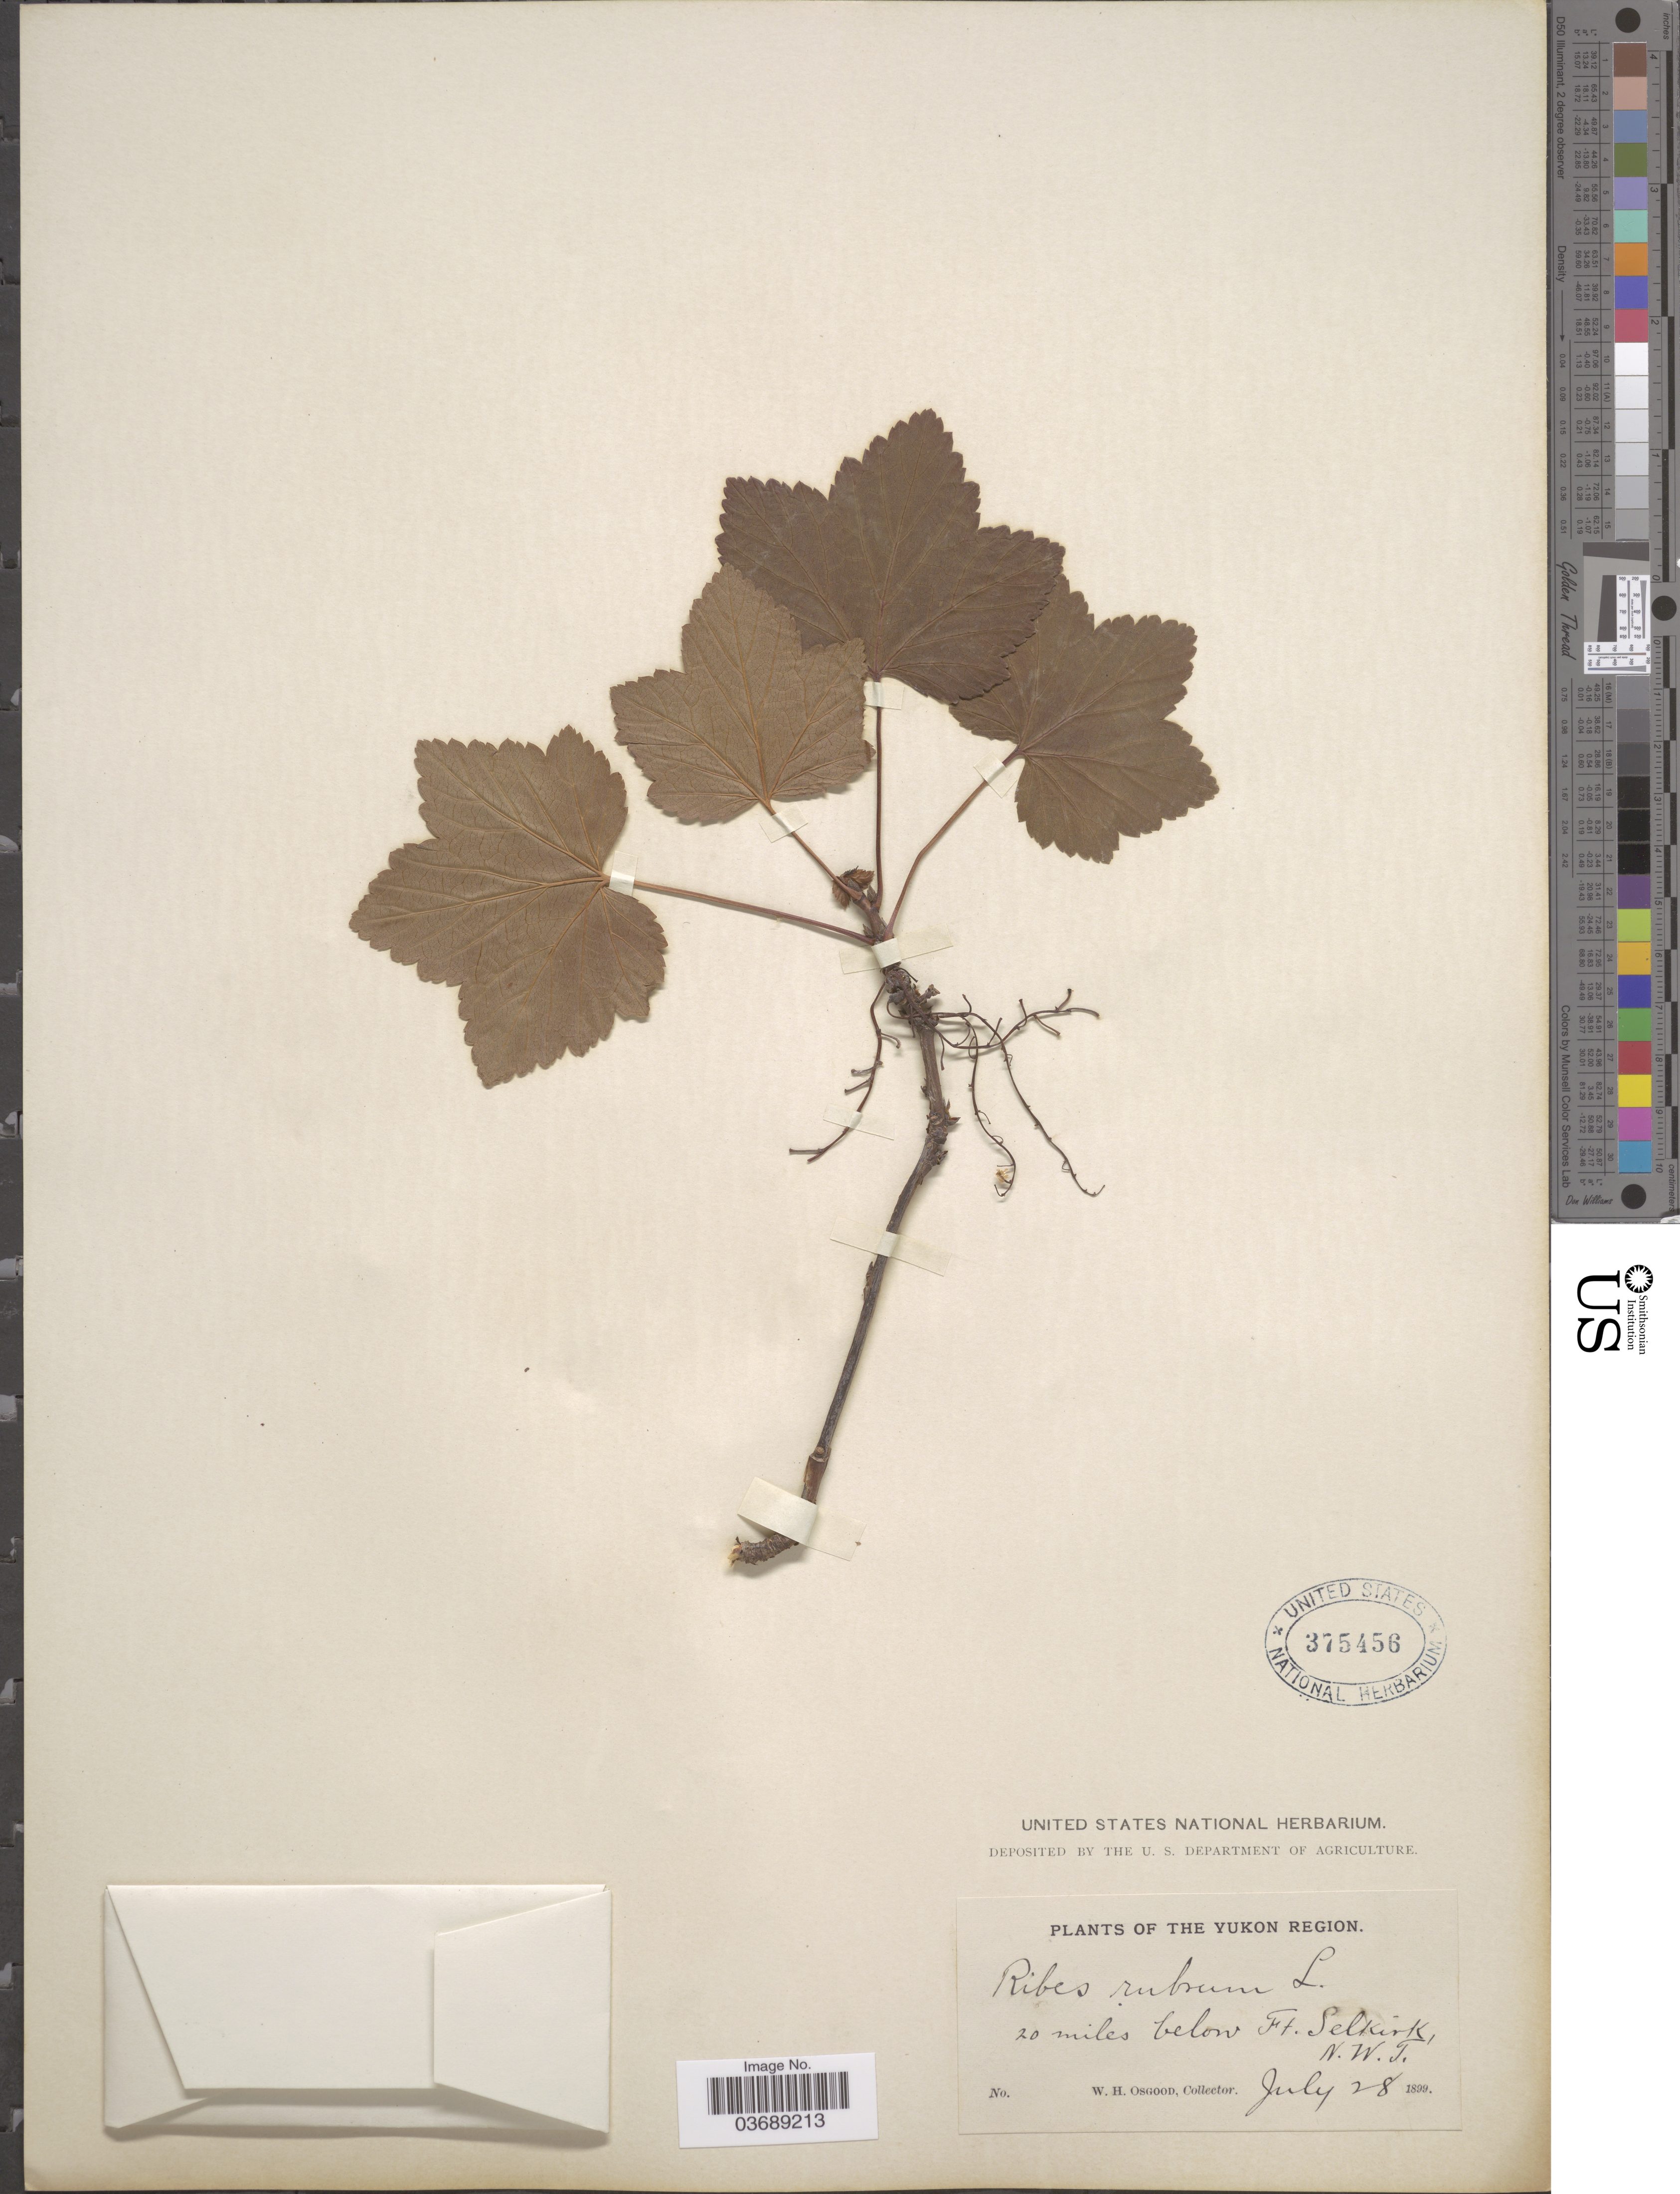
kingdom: Plantae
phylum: Tracheophyta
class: Magnoliopsida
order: Saxifragales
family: Grossulariaceae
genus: Ribes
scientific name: Ribes triste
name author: Pall.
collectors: W. Osgood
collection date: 1899-07-28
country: Canada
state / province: Northwest Territories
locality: The Yukon Region. 20 miles below Ft. Selkirk, N.W.T.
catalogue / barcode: US 375456